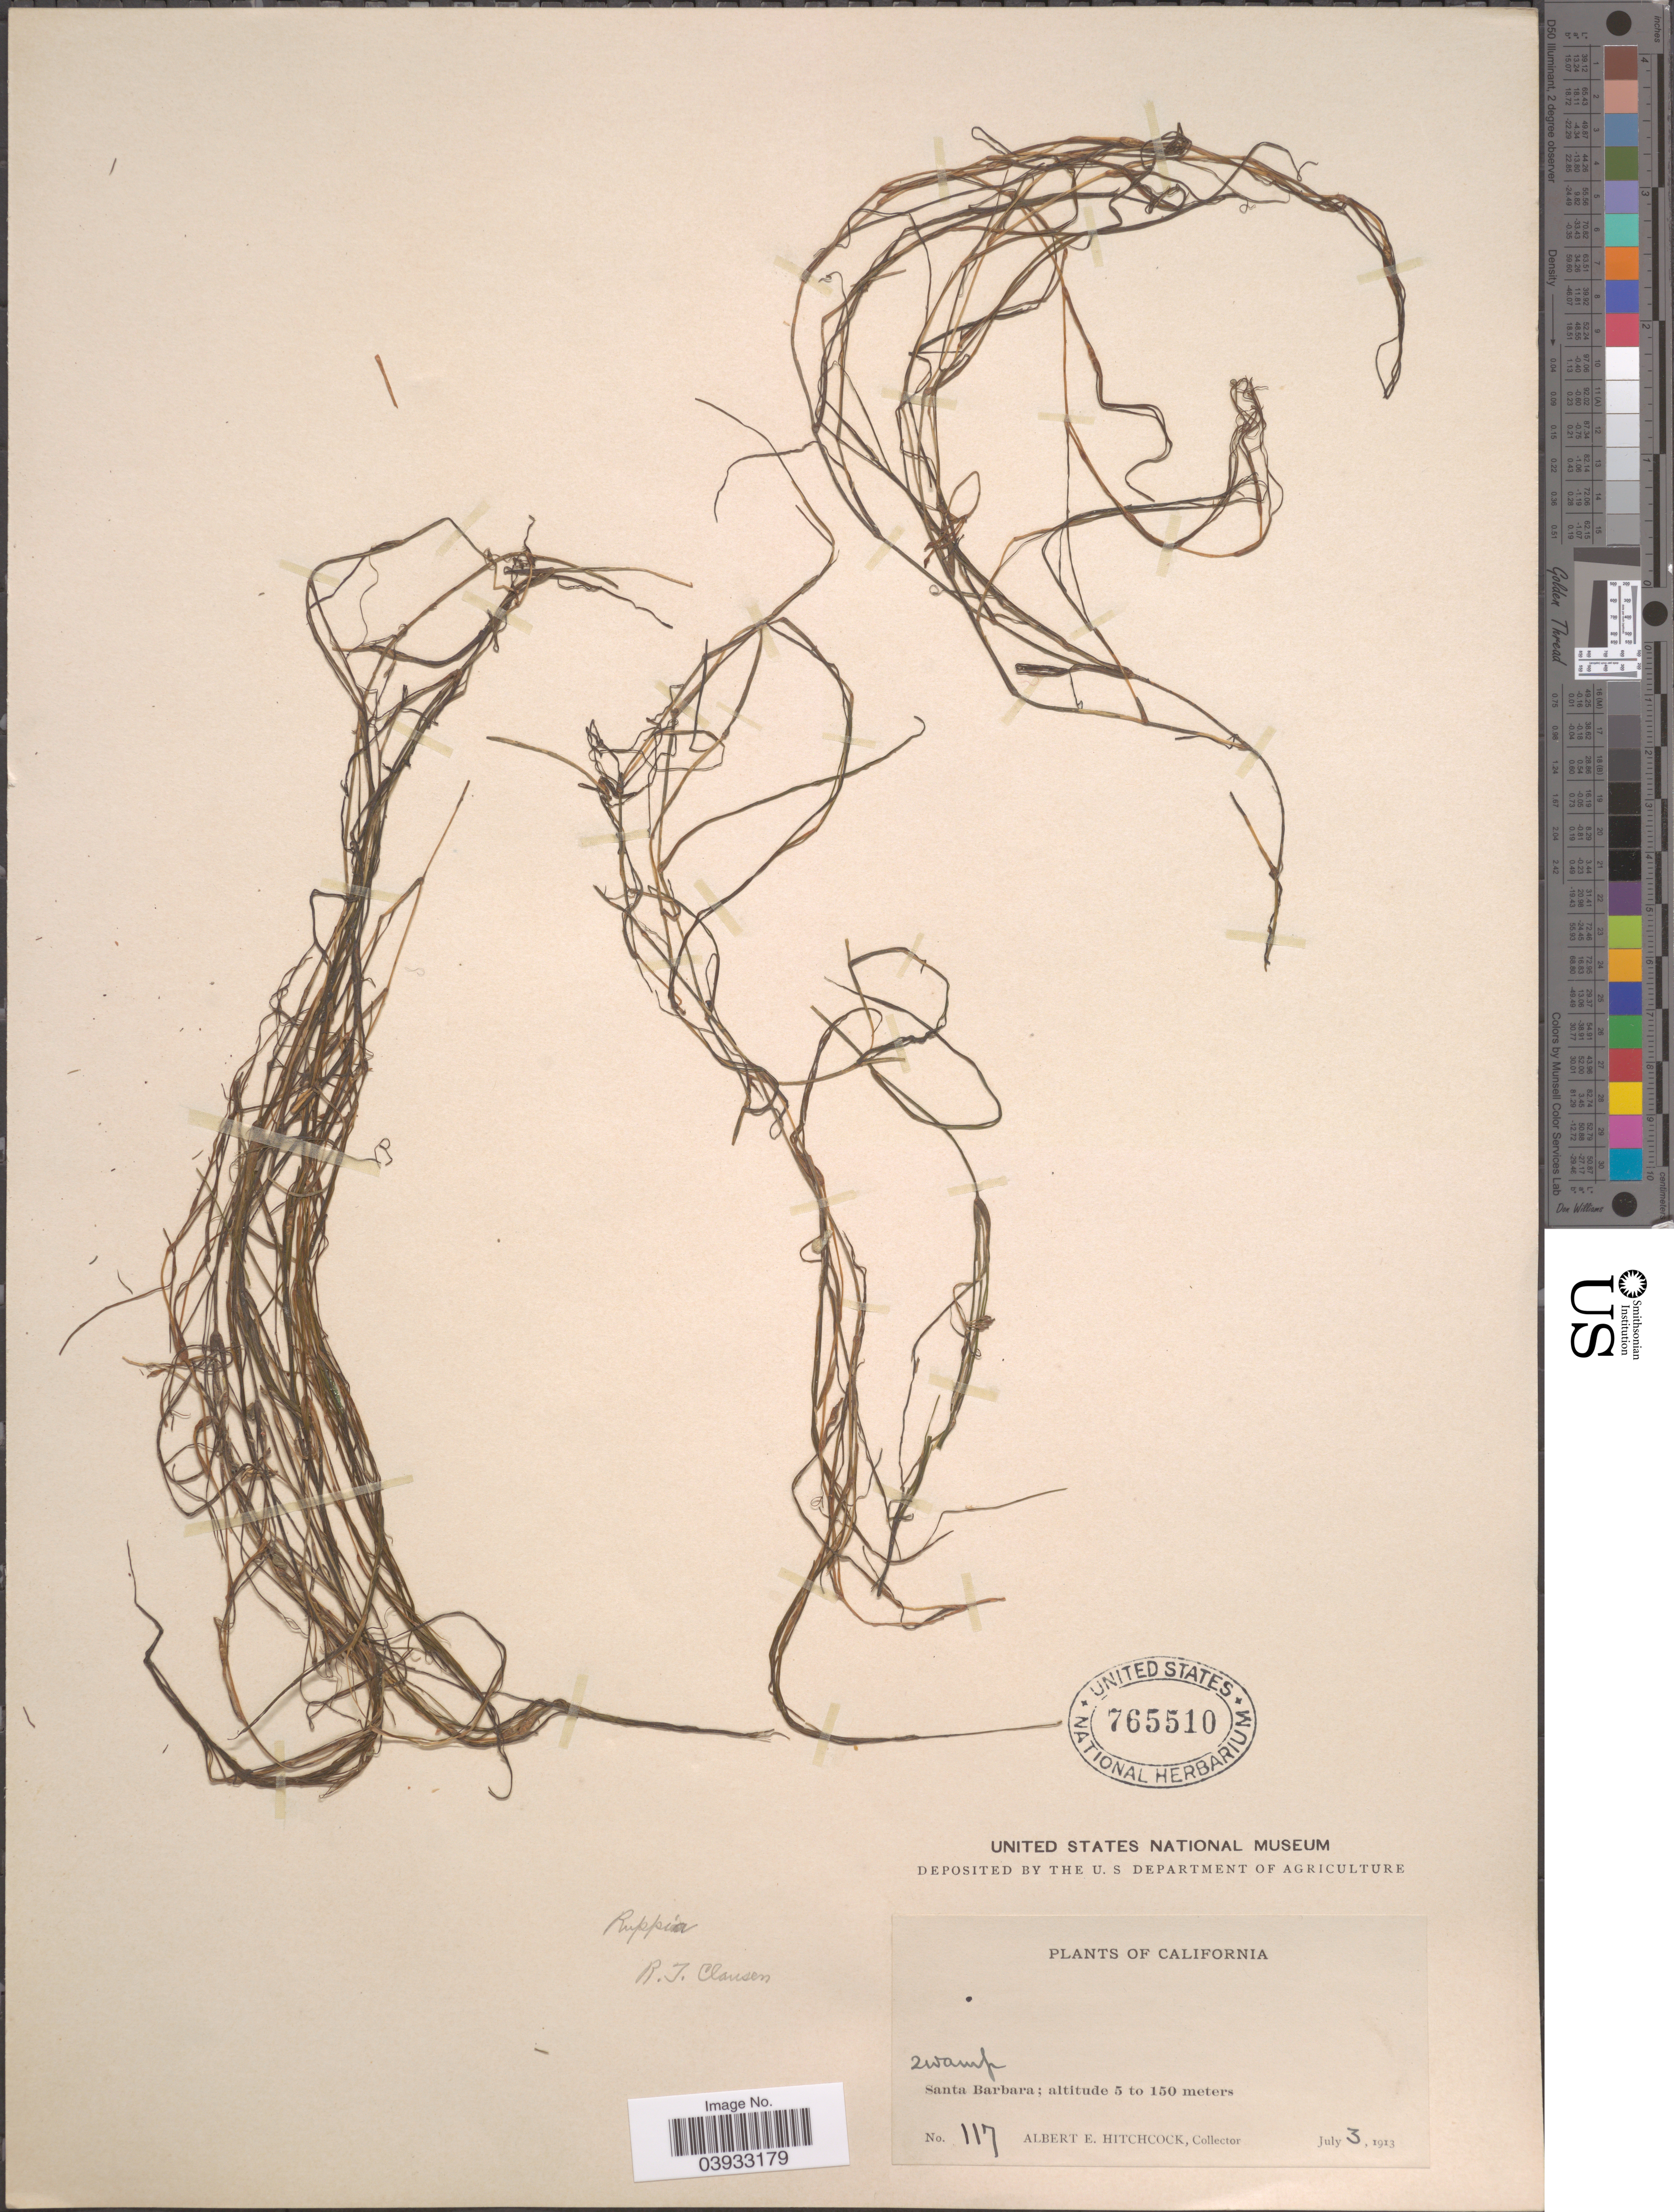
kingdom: Plantae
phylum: Tracheophyta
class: Liliopsida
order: Alismatales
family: Ruppiaceae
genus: Ruppia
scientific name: Ruppia maritima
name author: L.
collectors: A. Hitchcock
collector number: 117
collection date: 1913-07-03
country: United States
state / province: California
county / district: Santa Barbara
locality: Santa Barbara.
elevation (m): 5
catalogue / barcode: US 765510